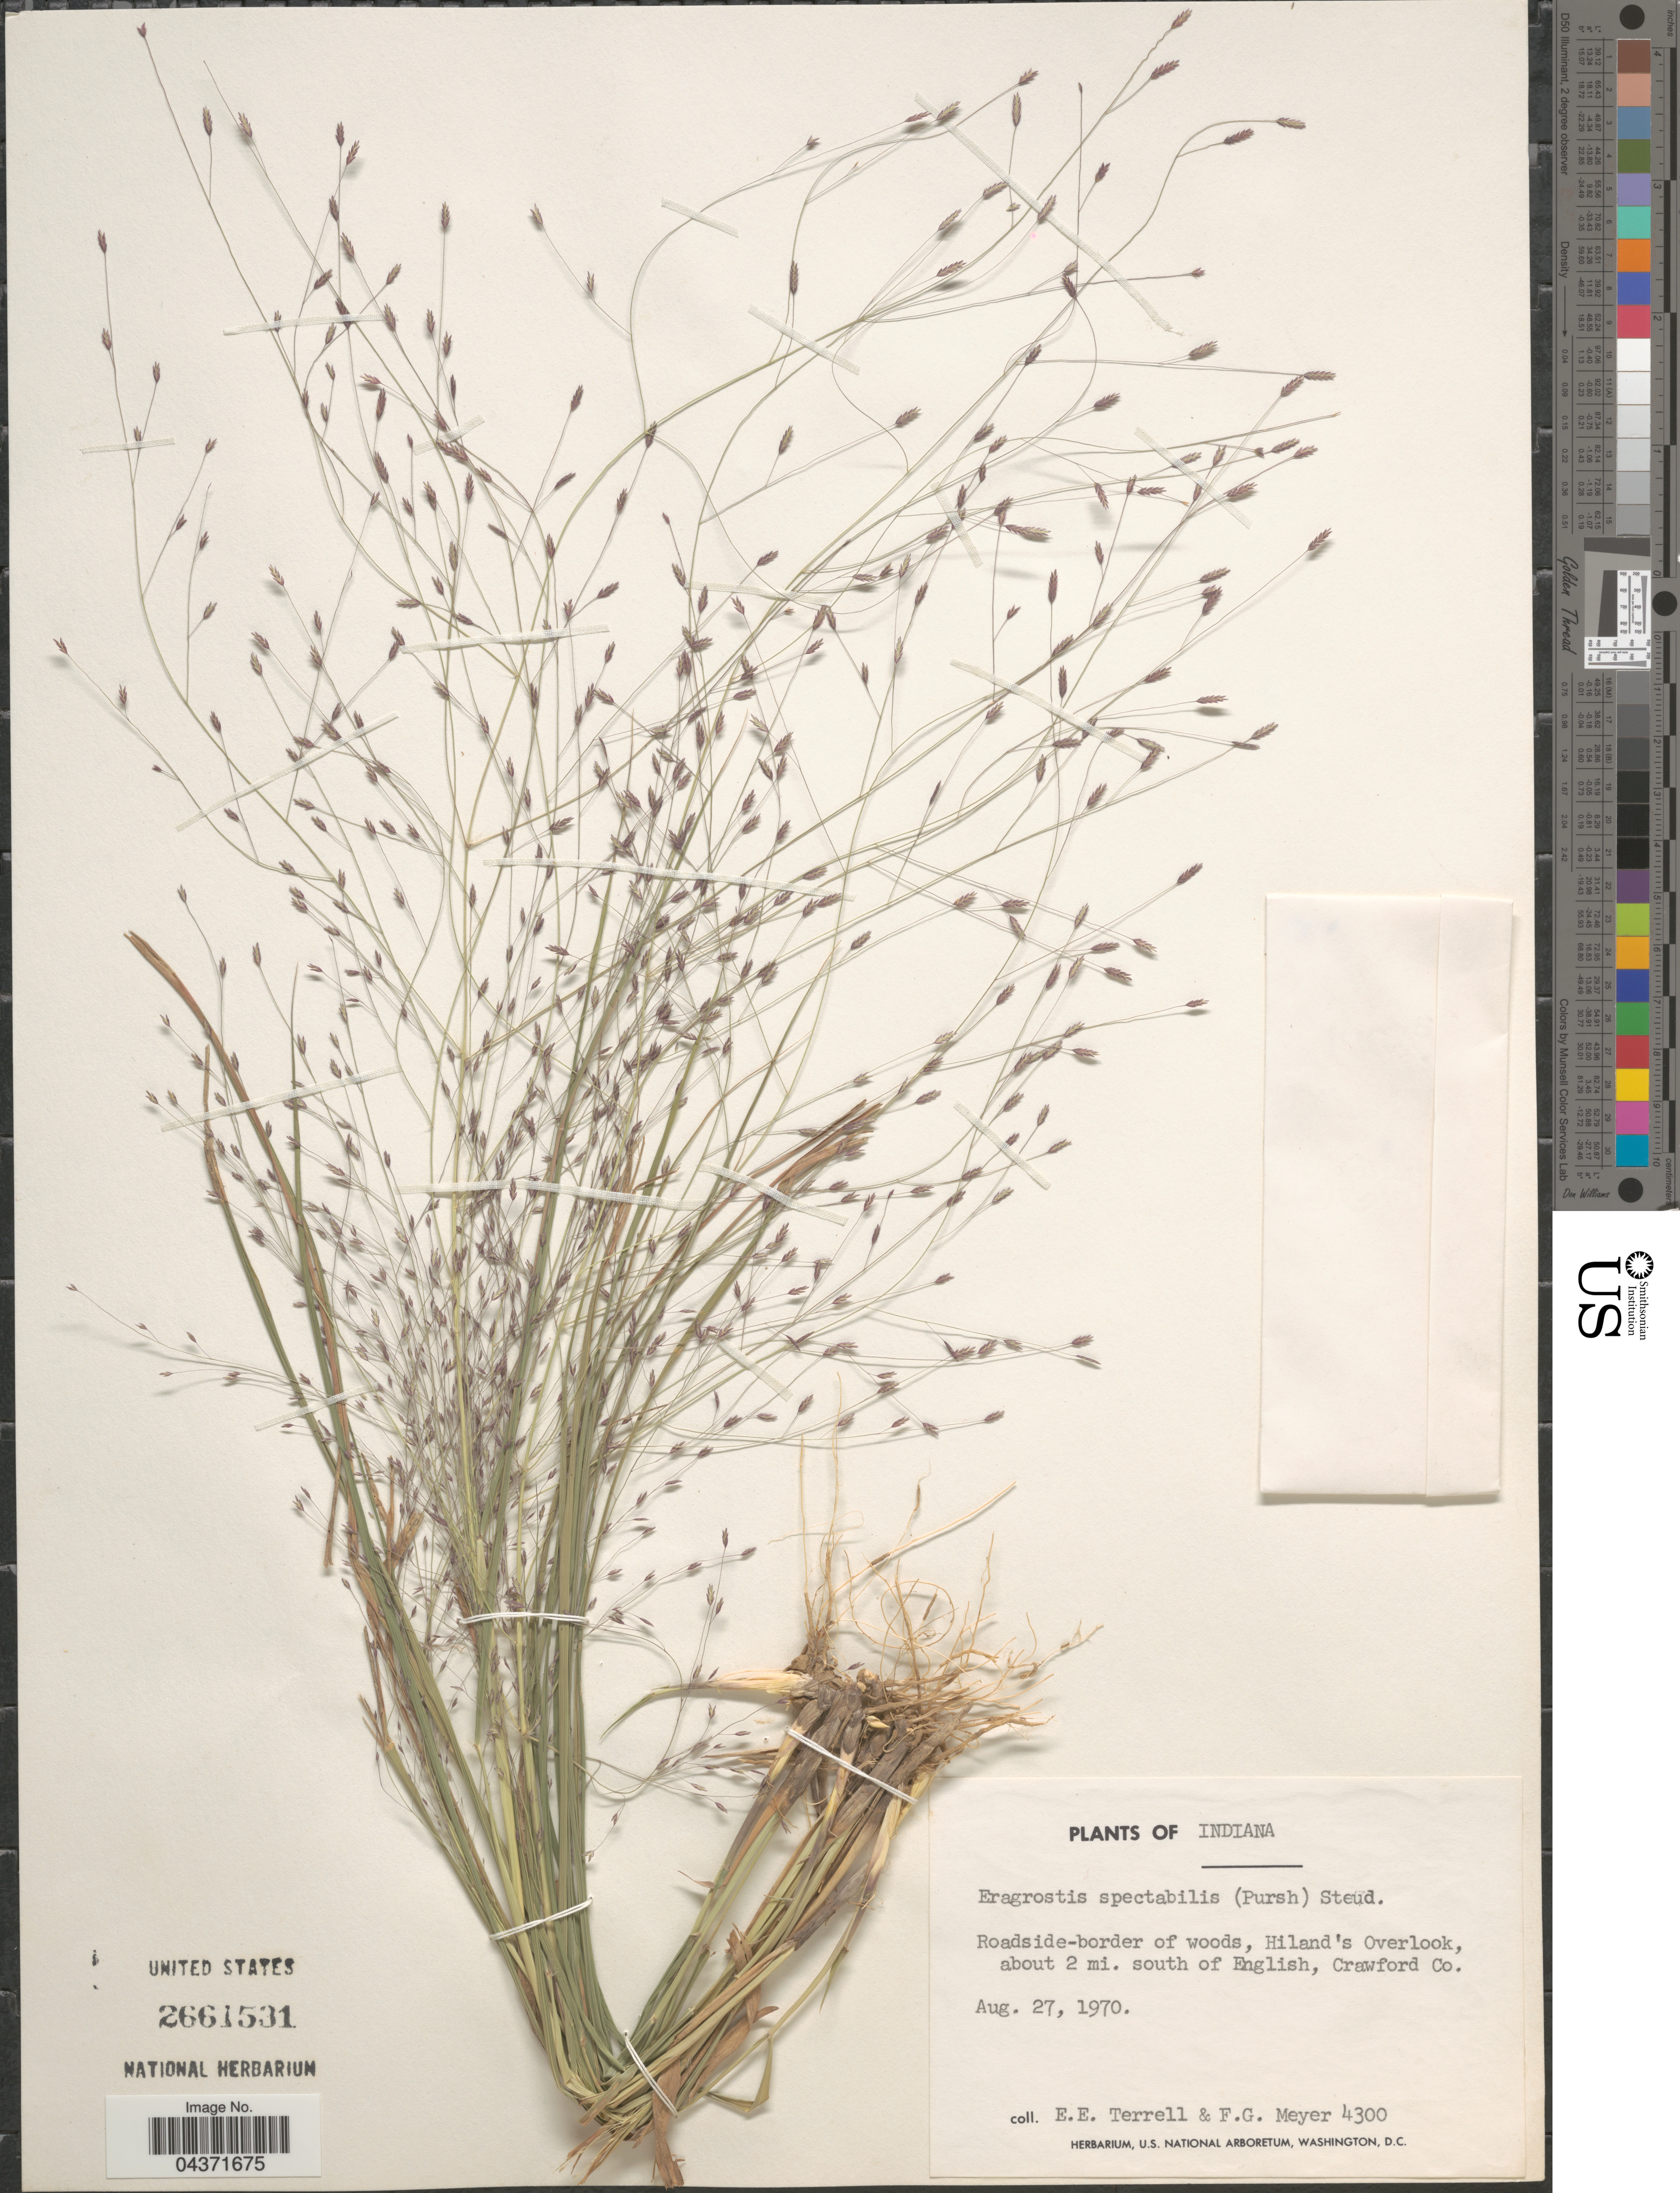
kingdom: Plantae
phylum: Tracheophyta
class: Liliopsida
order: Poales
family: Poaceae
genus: Eragrostis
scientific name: Eragrostis spectabilis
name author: (Pursh) Steud.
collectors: E. E. Terrell & F. G. Meyer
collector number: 4300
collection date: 1970-08-27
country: United States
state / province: Indiana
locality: Roadside-border of woods, Hiland's Overlook, about 2 mi. south of English, Crawford Co.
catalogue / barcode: US 2661531